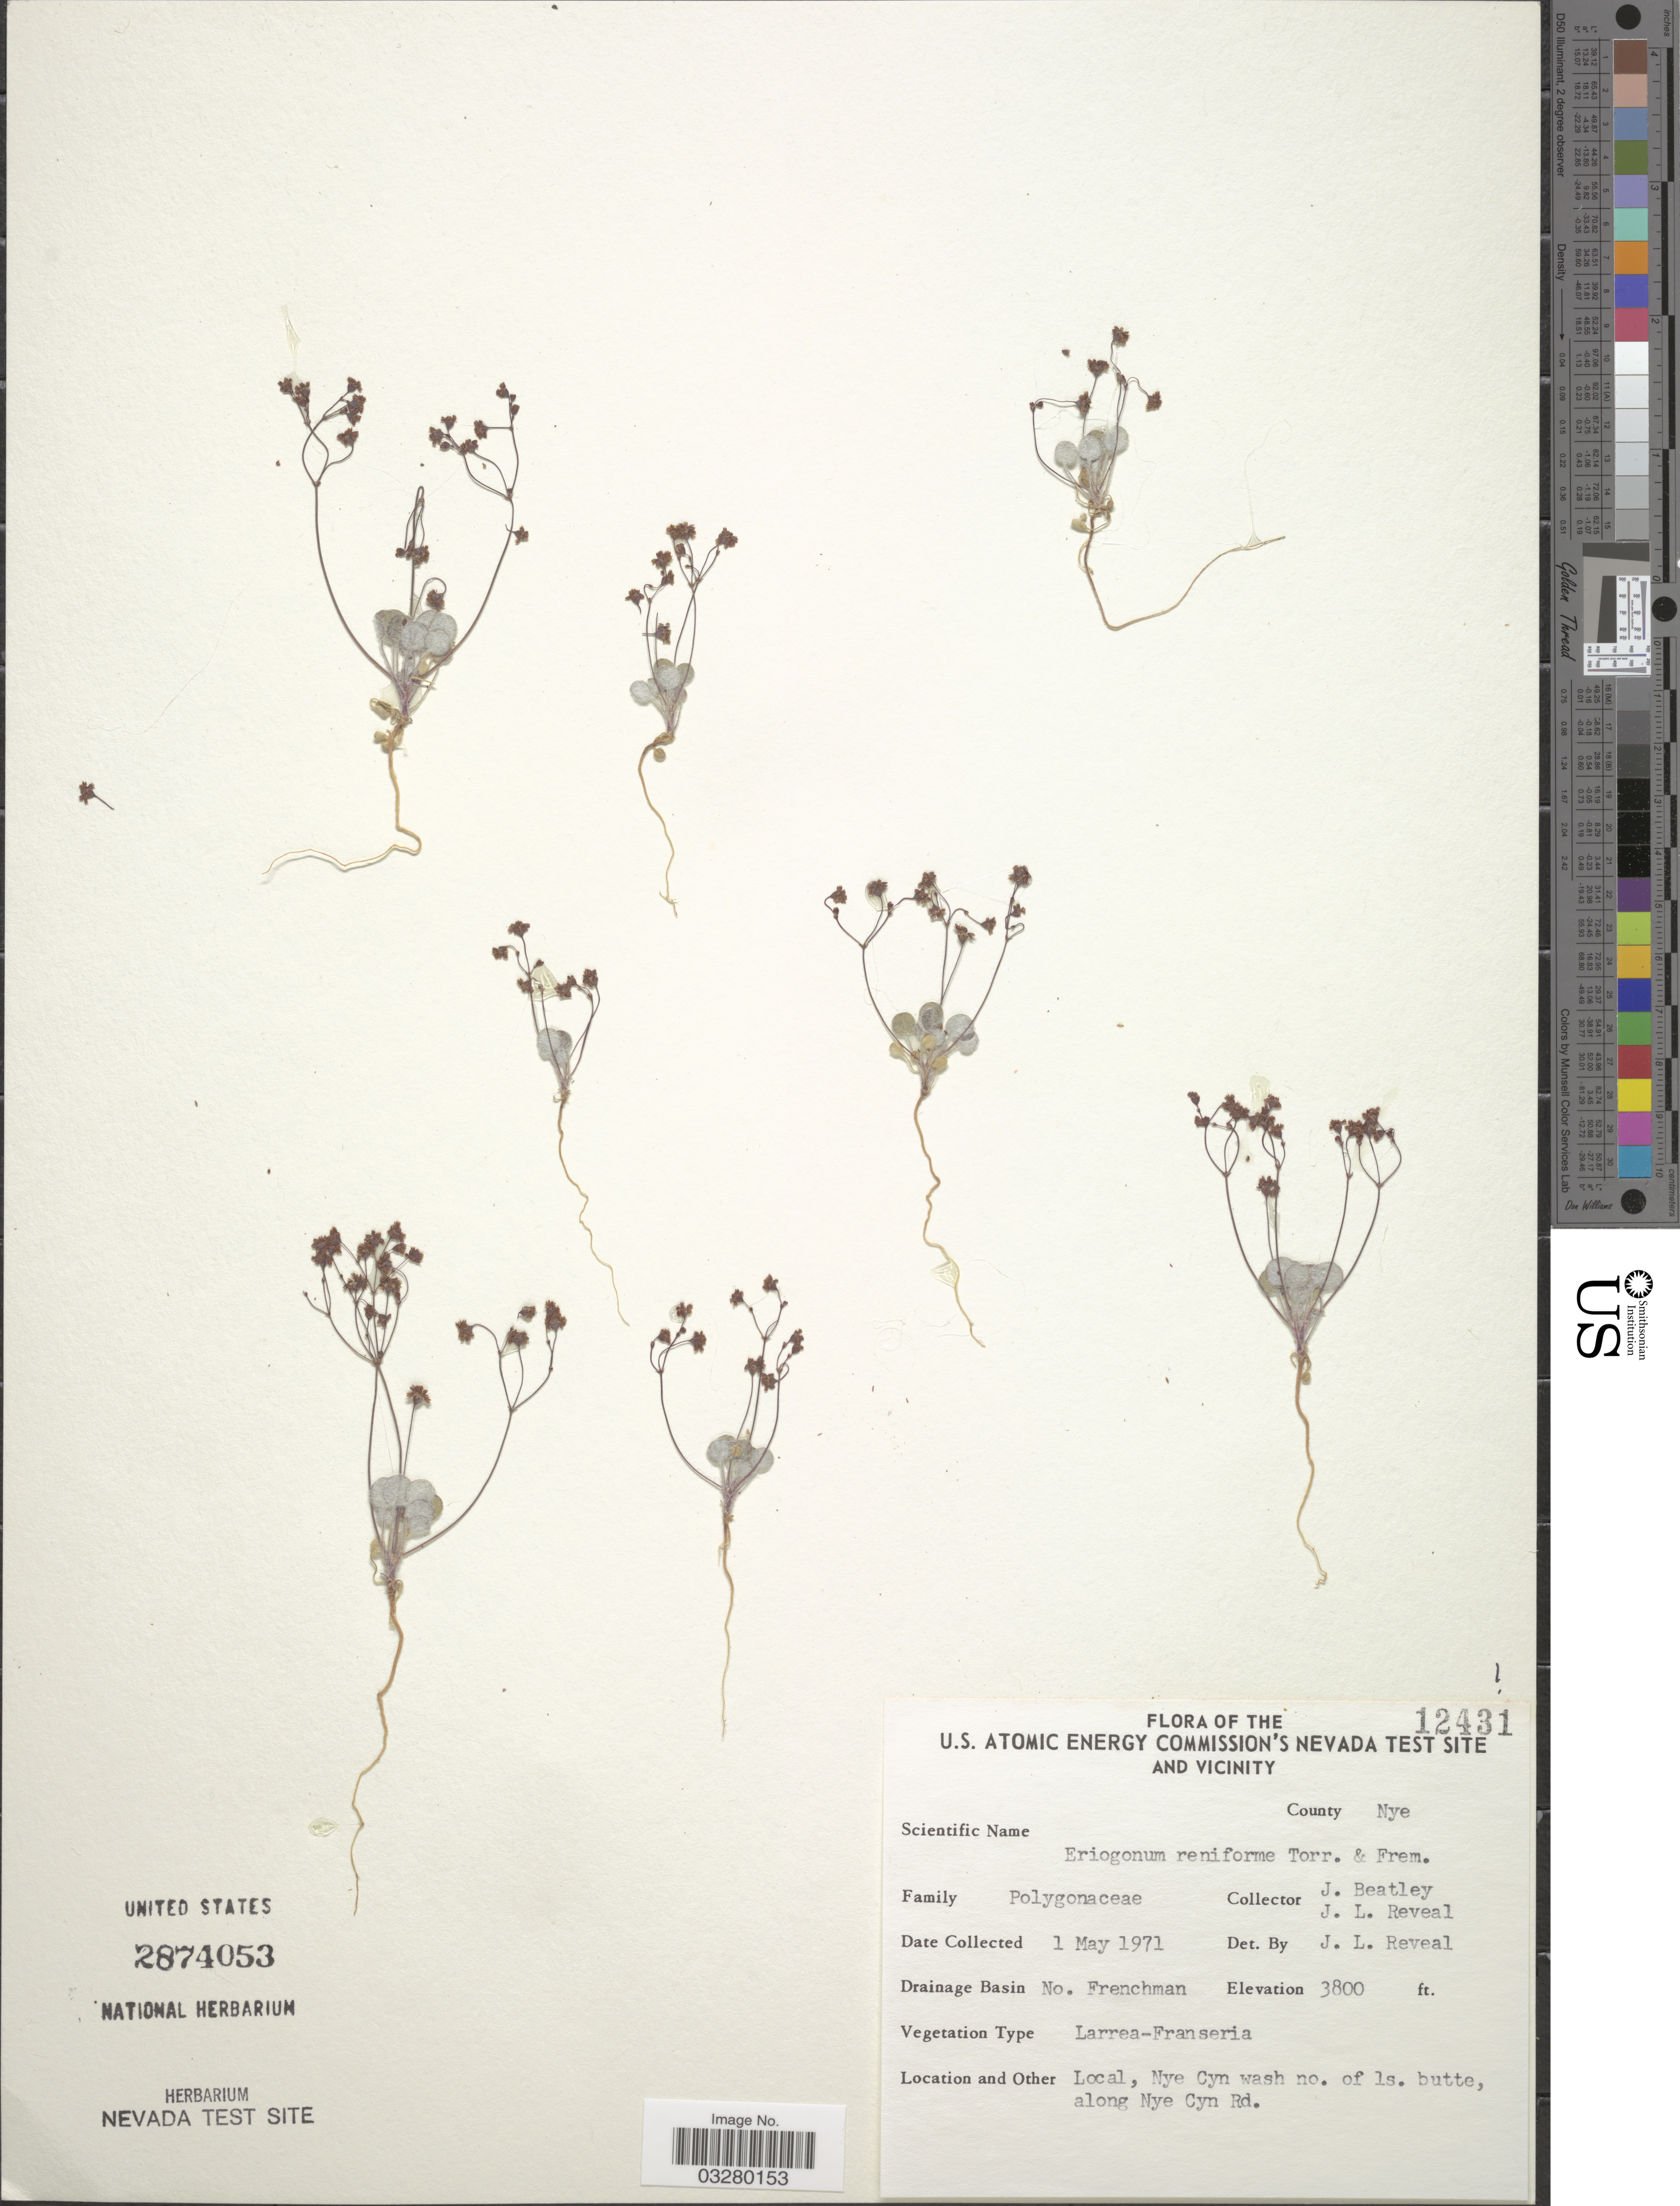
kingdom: Plantae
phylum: Tracheophyta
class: Magnoliopsida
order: Caryophyllales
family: Polygonaceae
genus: Eriogonum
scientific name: Eriogonum reniforme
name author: Torr. & Frém.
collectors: J. C. Beatley & J. L. Reveal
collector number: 12431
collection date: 1971-05-01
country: United States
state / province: Nevada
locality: U.S. Atomic Energy Commission's Nevada Test Site and Vicinity. County Nye. Drainage Basin No. Frenchman. Local, Nye Cyn wash no. of 1s. butte, along Nye Cyn Rd.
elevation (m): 1158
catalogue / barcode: US 2874503